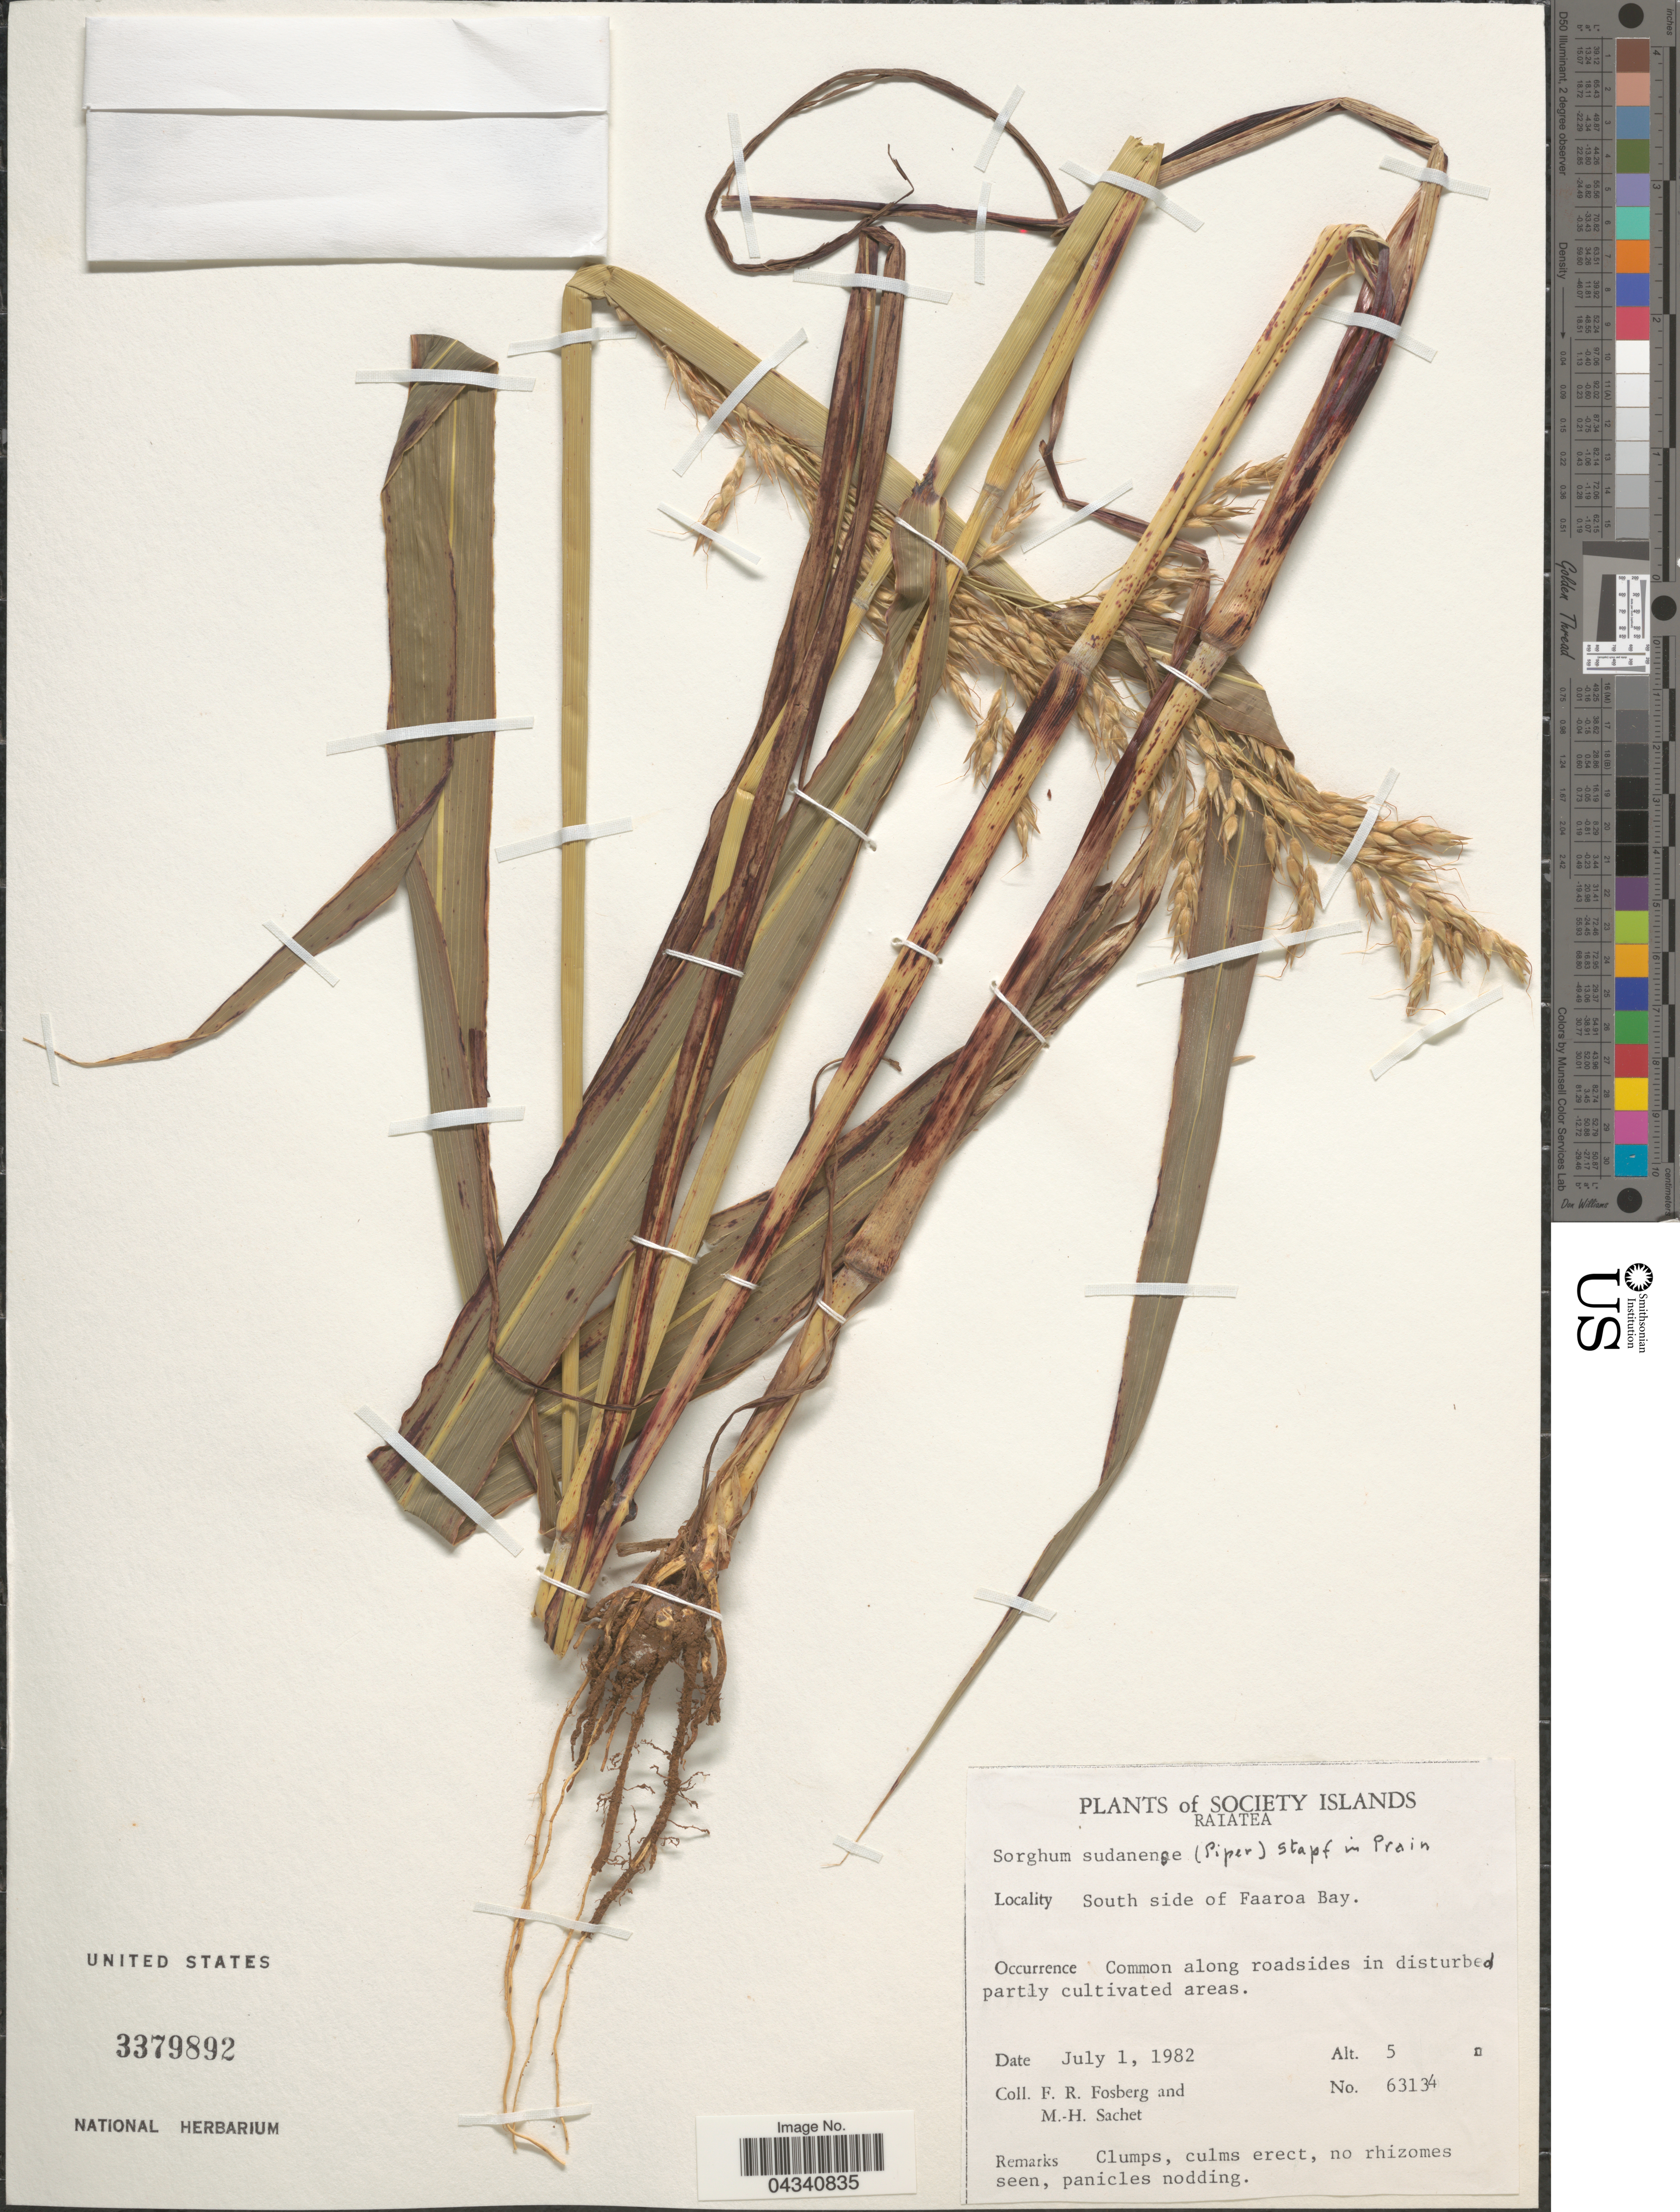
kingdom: Plantae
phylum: Tracheophyta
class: Liliopsida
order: Poales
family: Poaceae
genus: Sorghum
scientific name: Sorghum x drummondii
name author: (Nees ex Steud.) Millsp. & Chase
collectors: F. R. Fosberg & M.-H. Sachet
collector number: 63134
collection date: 1982-07-01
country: French Polynesia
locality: Society Islands. Raiatea. South side of Faarao Bay.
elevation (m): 5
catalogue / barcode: US 3379892